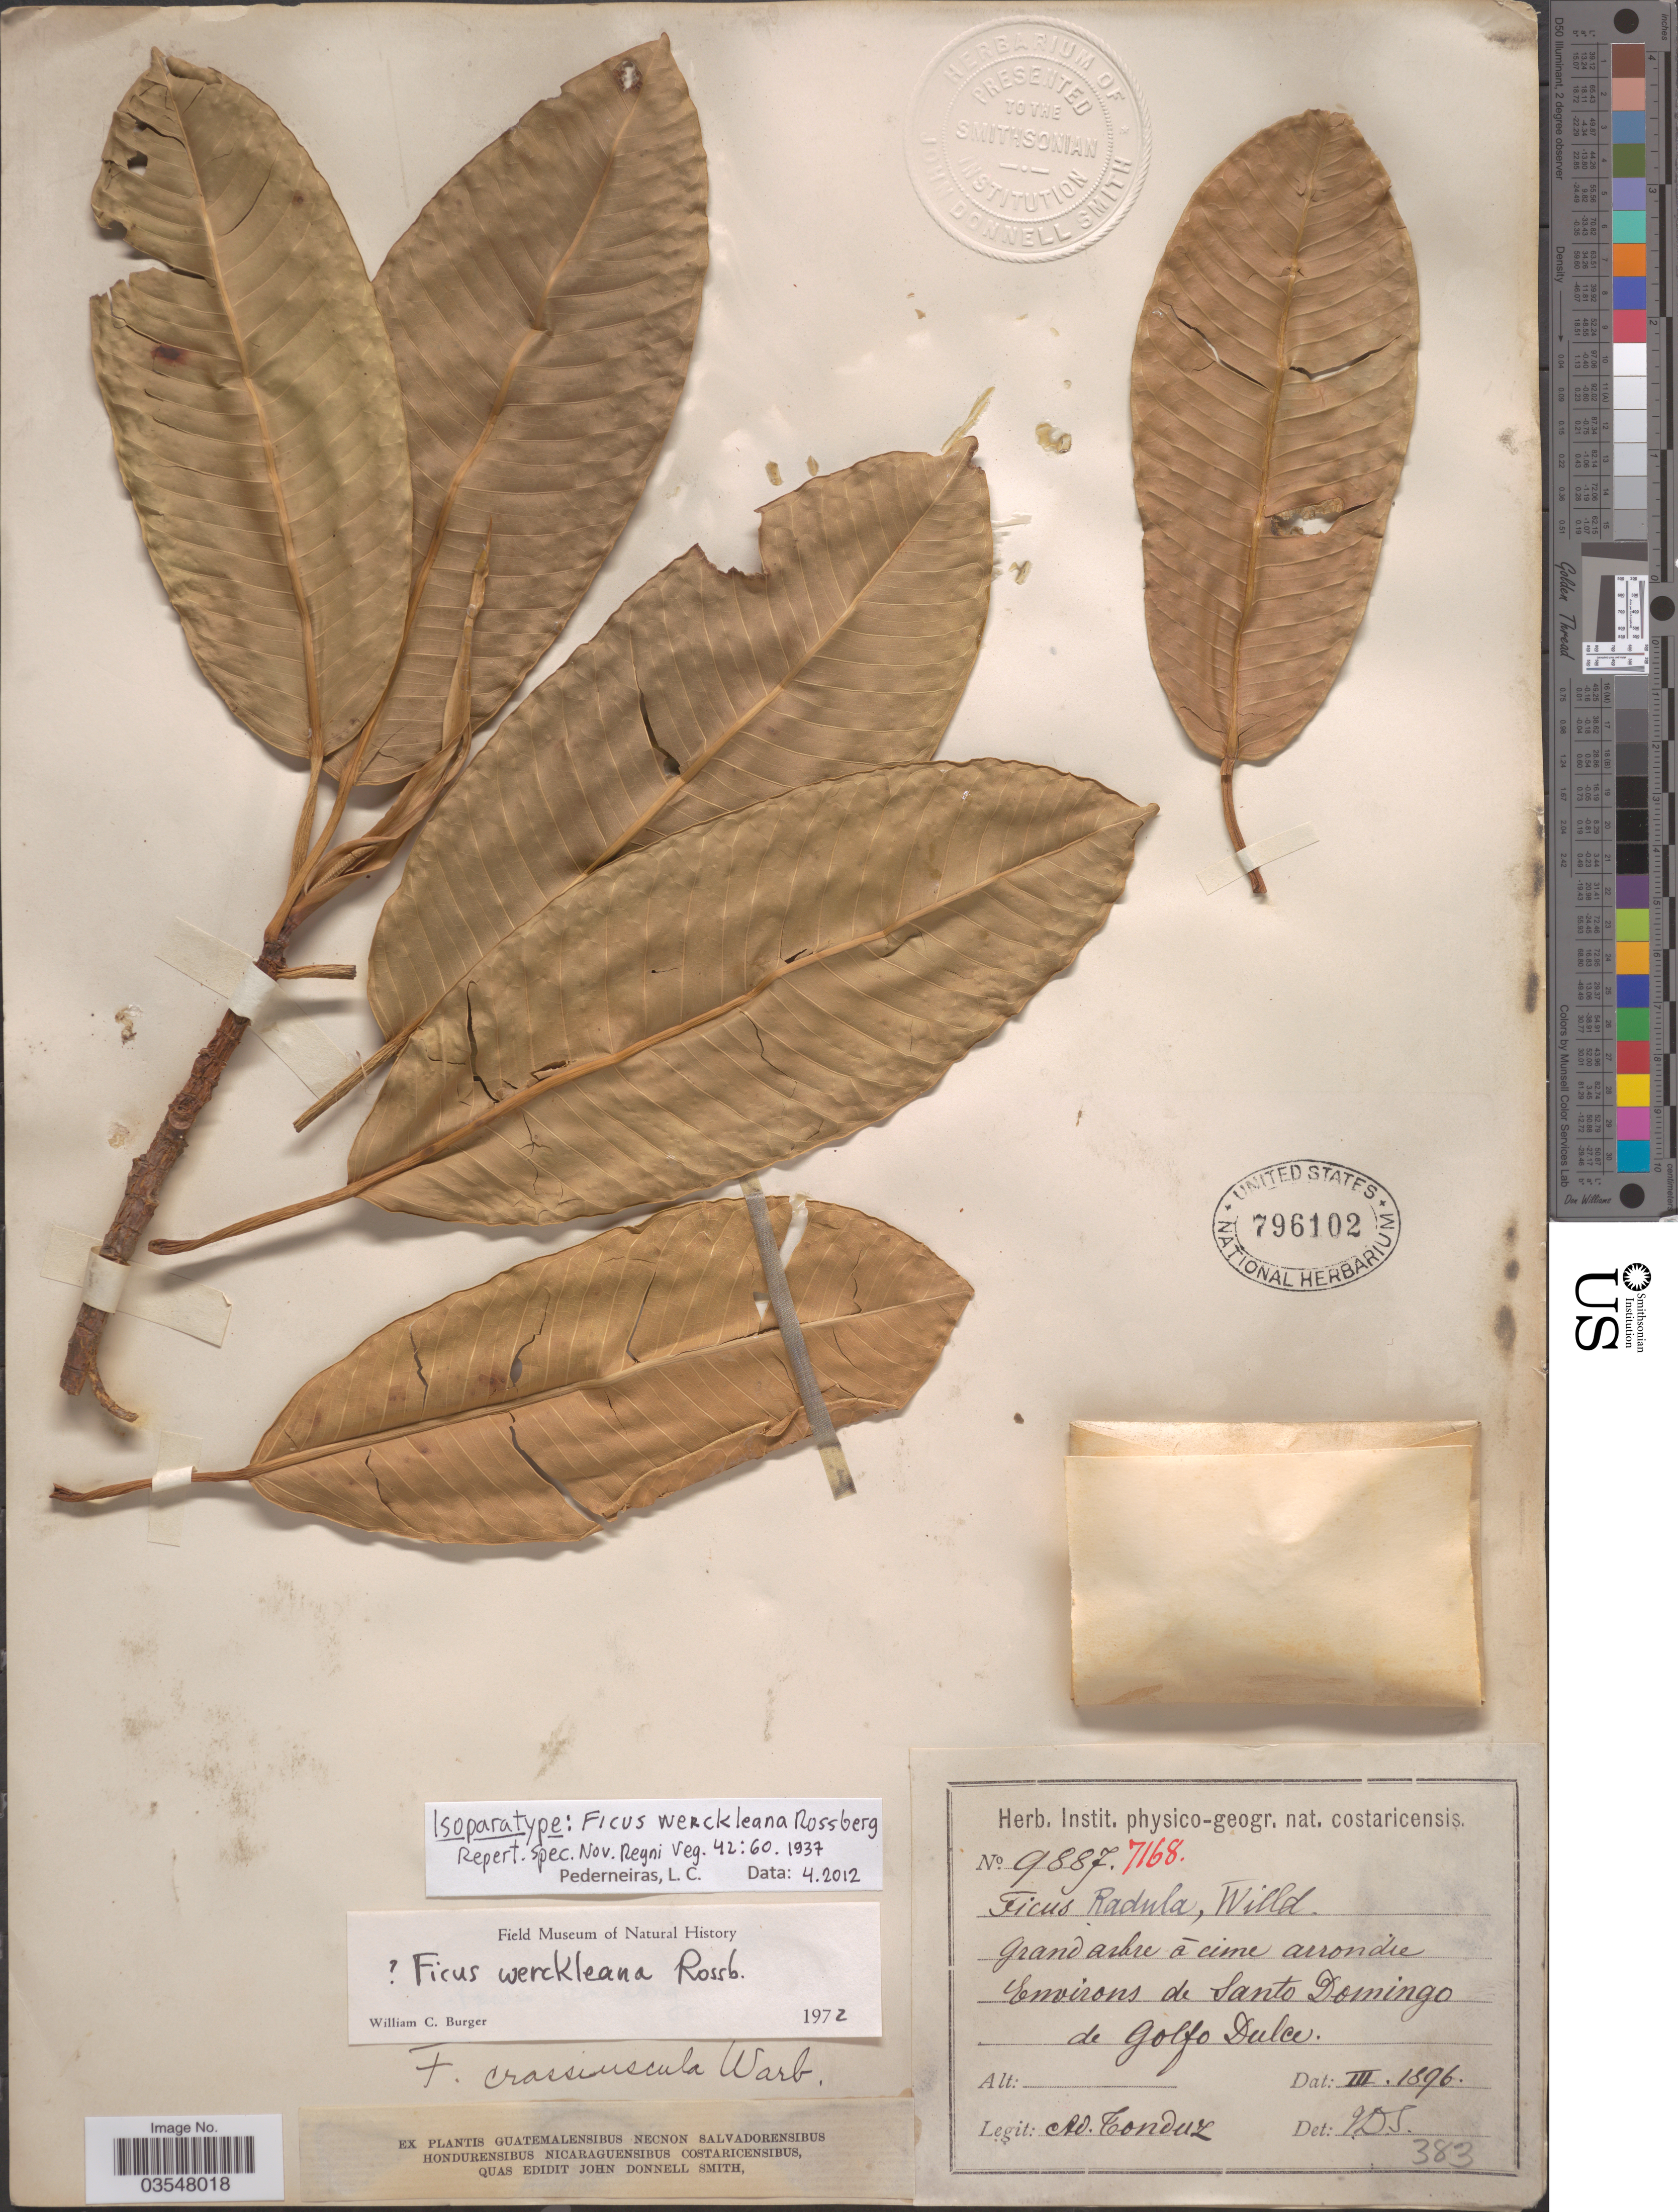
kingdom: Plantae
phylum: Tracheophyta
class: Magnoliopsida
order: Rosales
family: Moraceae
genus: Ficus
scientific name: Ficus werckleana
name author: Rossberg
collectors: A. Tonduz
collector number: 9887/7168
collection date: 1896-03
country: Costa Rica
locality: Environs de Santo Domingo de Golfo Dulce.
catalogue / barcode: US 796102